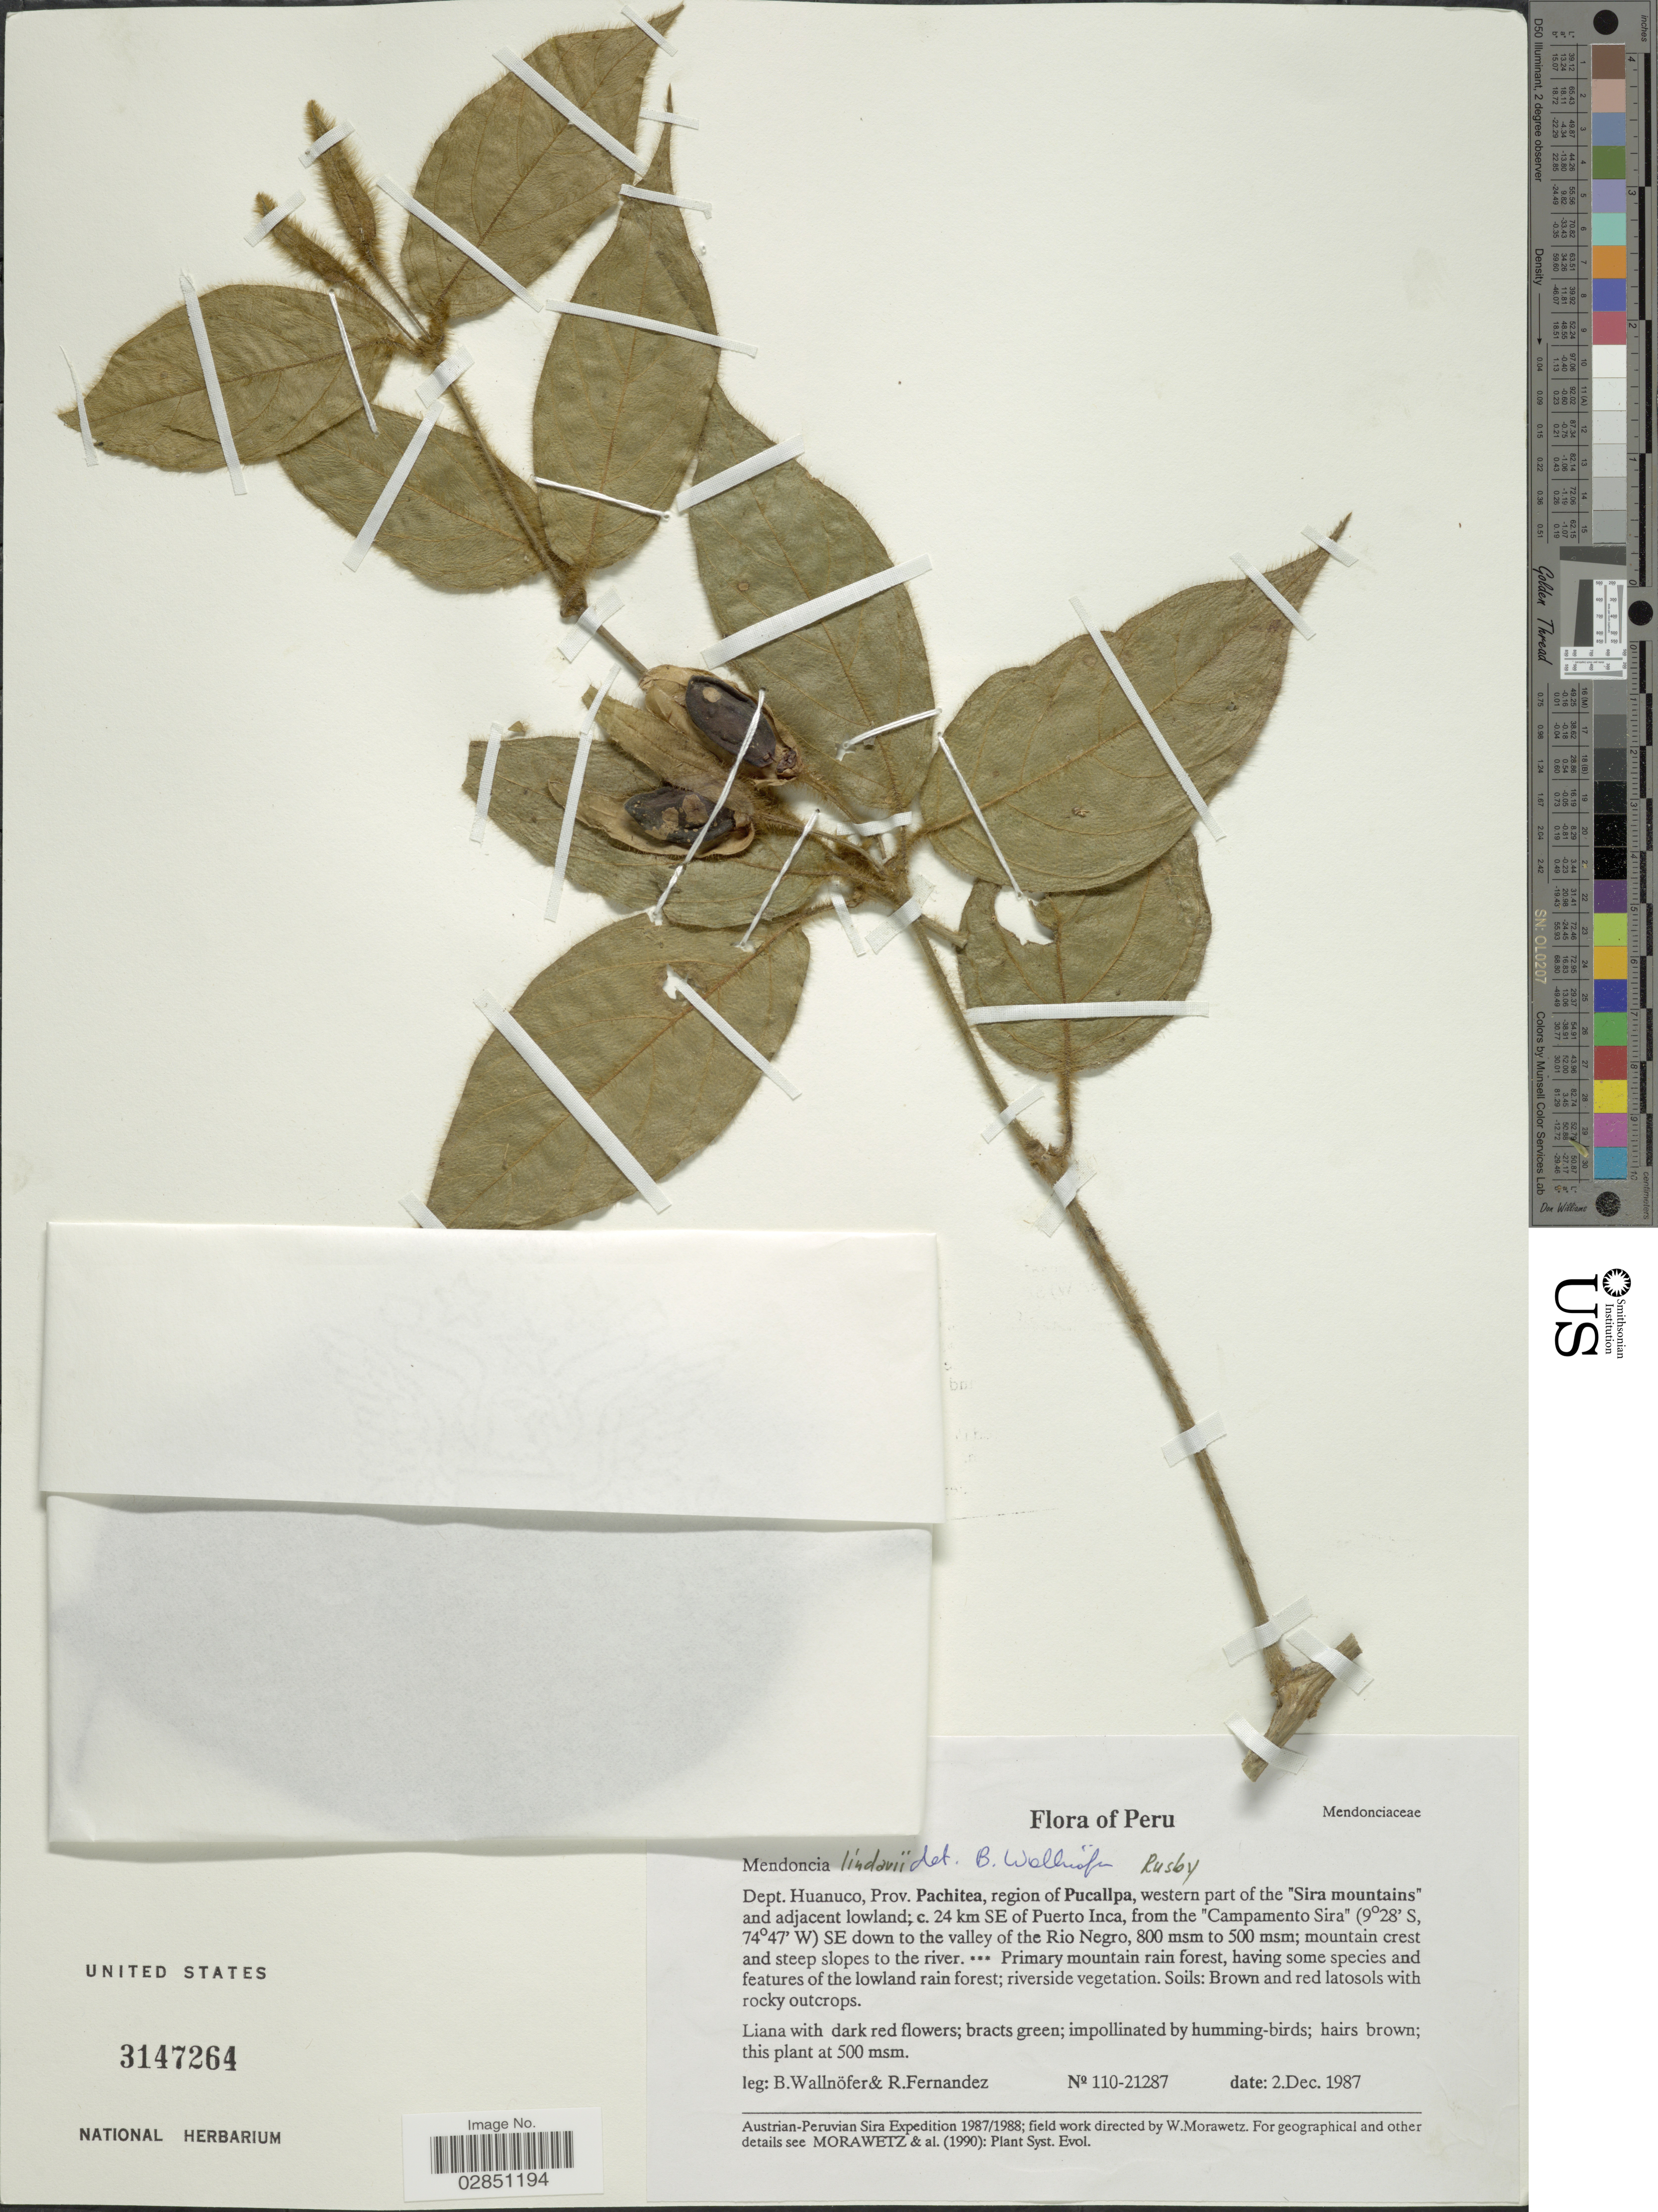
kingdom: Plantae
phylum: Tracheophyta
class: Magnoliopsida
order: Lamiales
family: Acanthaceae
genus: Mendoncia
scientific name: Mendoncia lindavii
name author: Rusby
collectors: B. Wallnöfer & R. Fernandez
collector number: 110-21287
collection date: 1987-12-02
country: Peru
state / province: Huánuco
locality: Dept. Huanuco, Prov. Pachitea, region of Pucallpa, western part of the "Sira mountains" and adjacent lowland; c. 24 km SE of Puerto Inca, from the "Campamento Sira" SE down to the valley of the Rio Negro; mountain crest and steep slopes to the river.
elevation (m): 500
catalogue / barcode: US 3147264